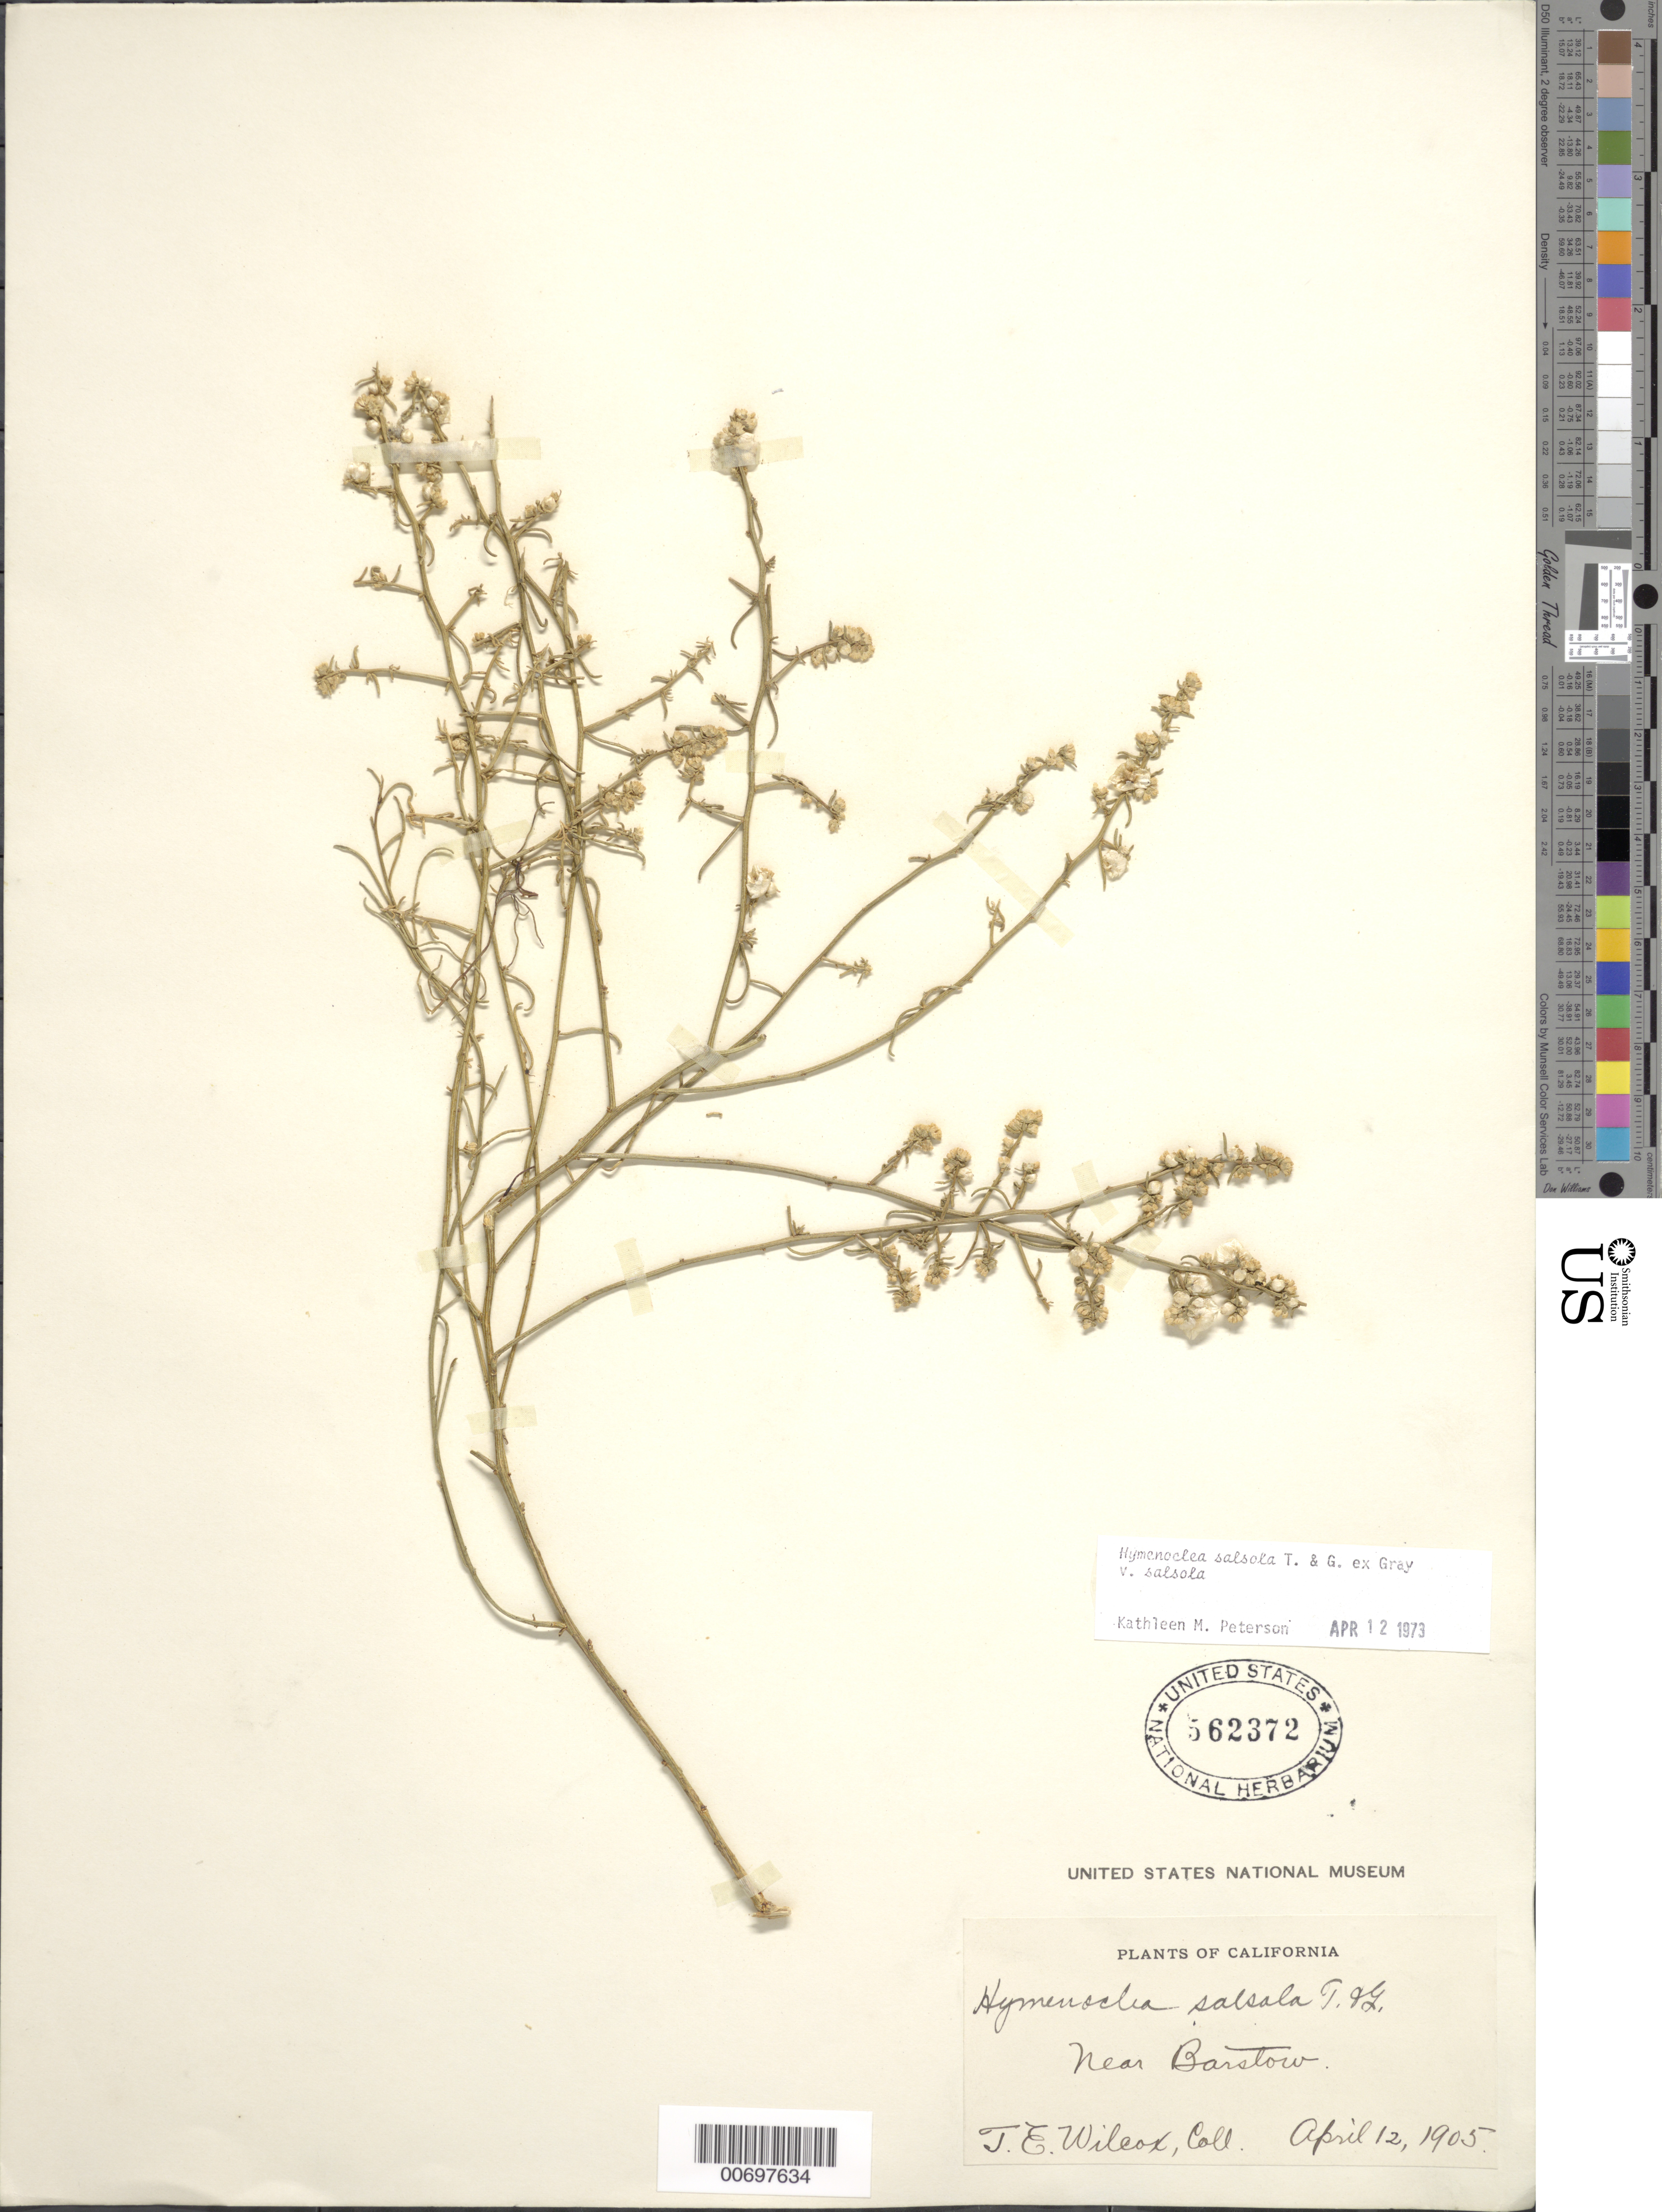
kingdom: Plantae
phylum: Tracheophyta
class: Magnoliopsida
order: Asterales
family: Asteraceae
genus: Hymenoclea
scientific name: Hymenoclea salsola var. salsola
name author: Torr. & A. Gray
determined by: Peterson, Kathy M.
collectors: T. E. Wilcox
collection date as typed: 12 Apr 1905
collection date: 1905-04-12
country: United States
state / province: California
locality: Near Barstow.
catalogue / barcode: US 562372